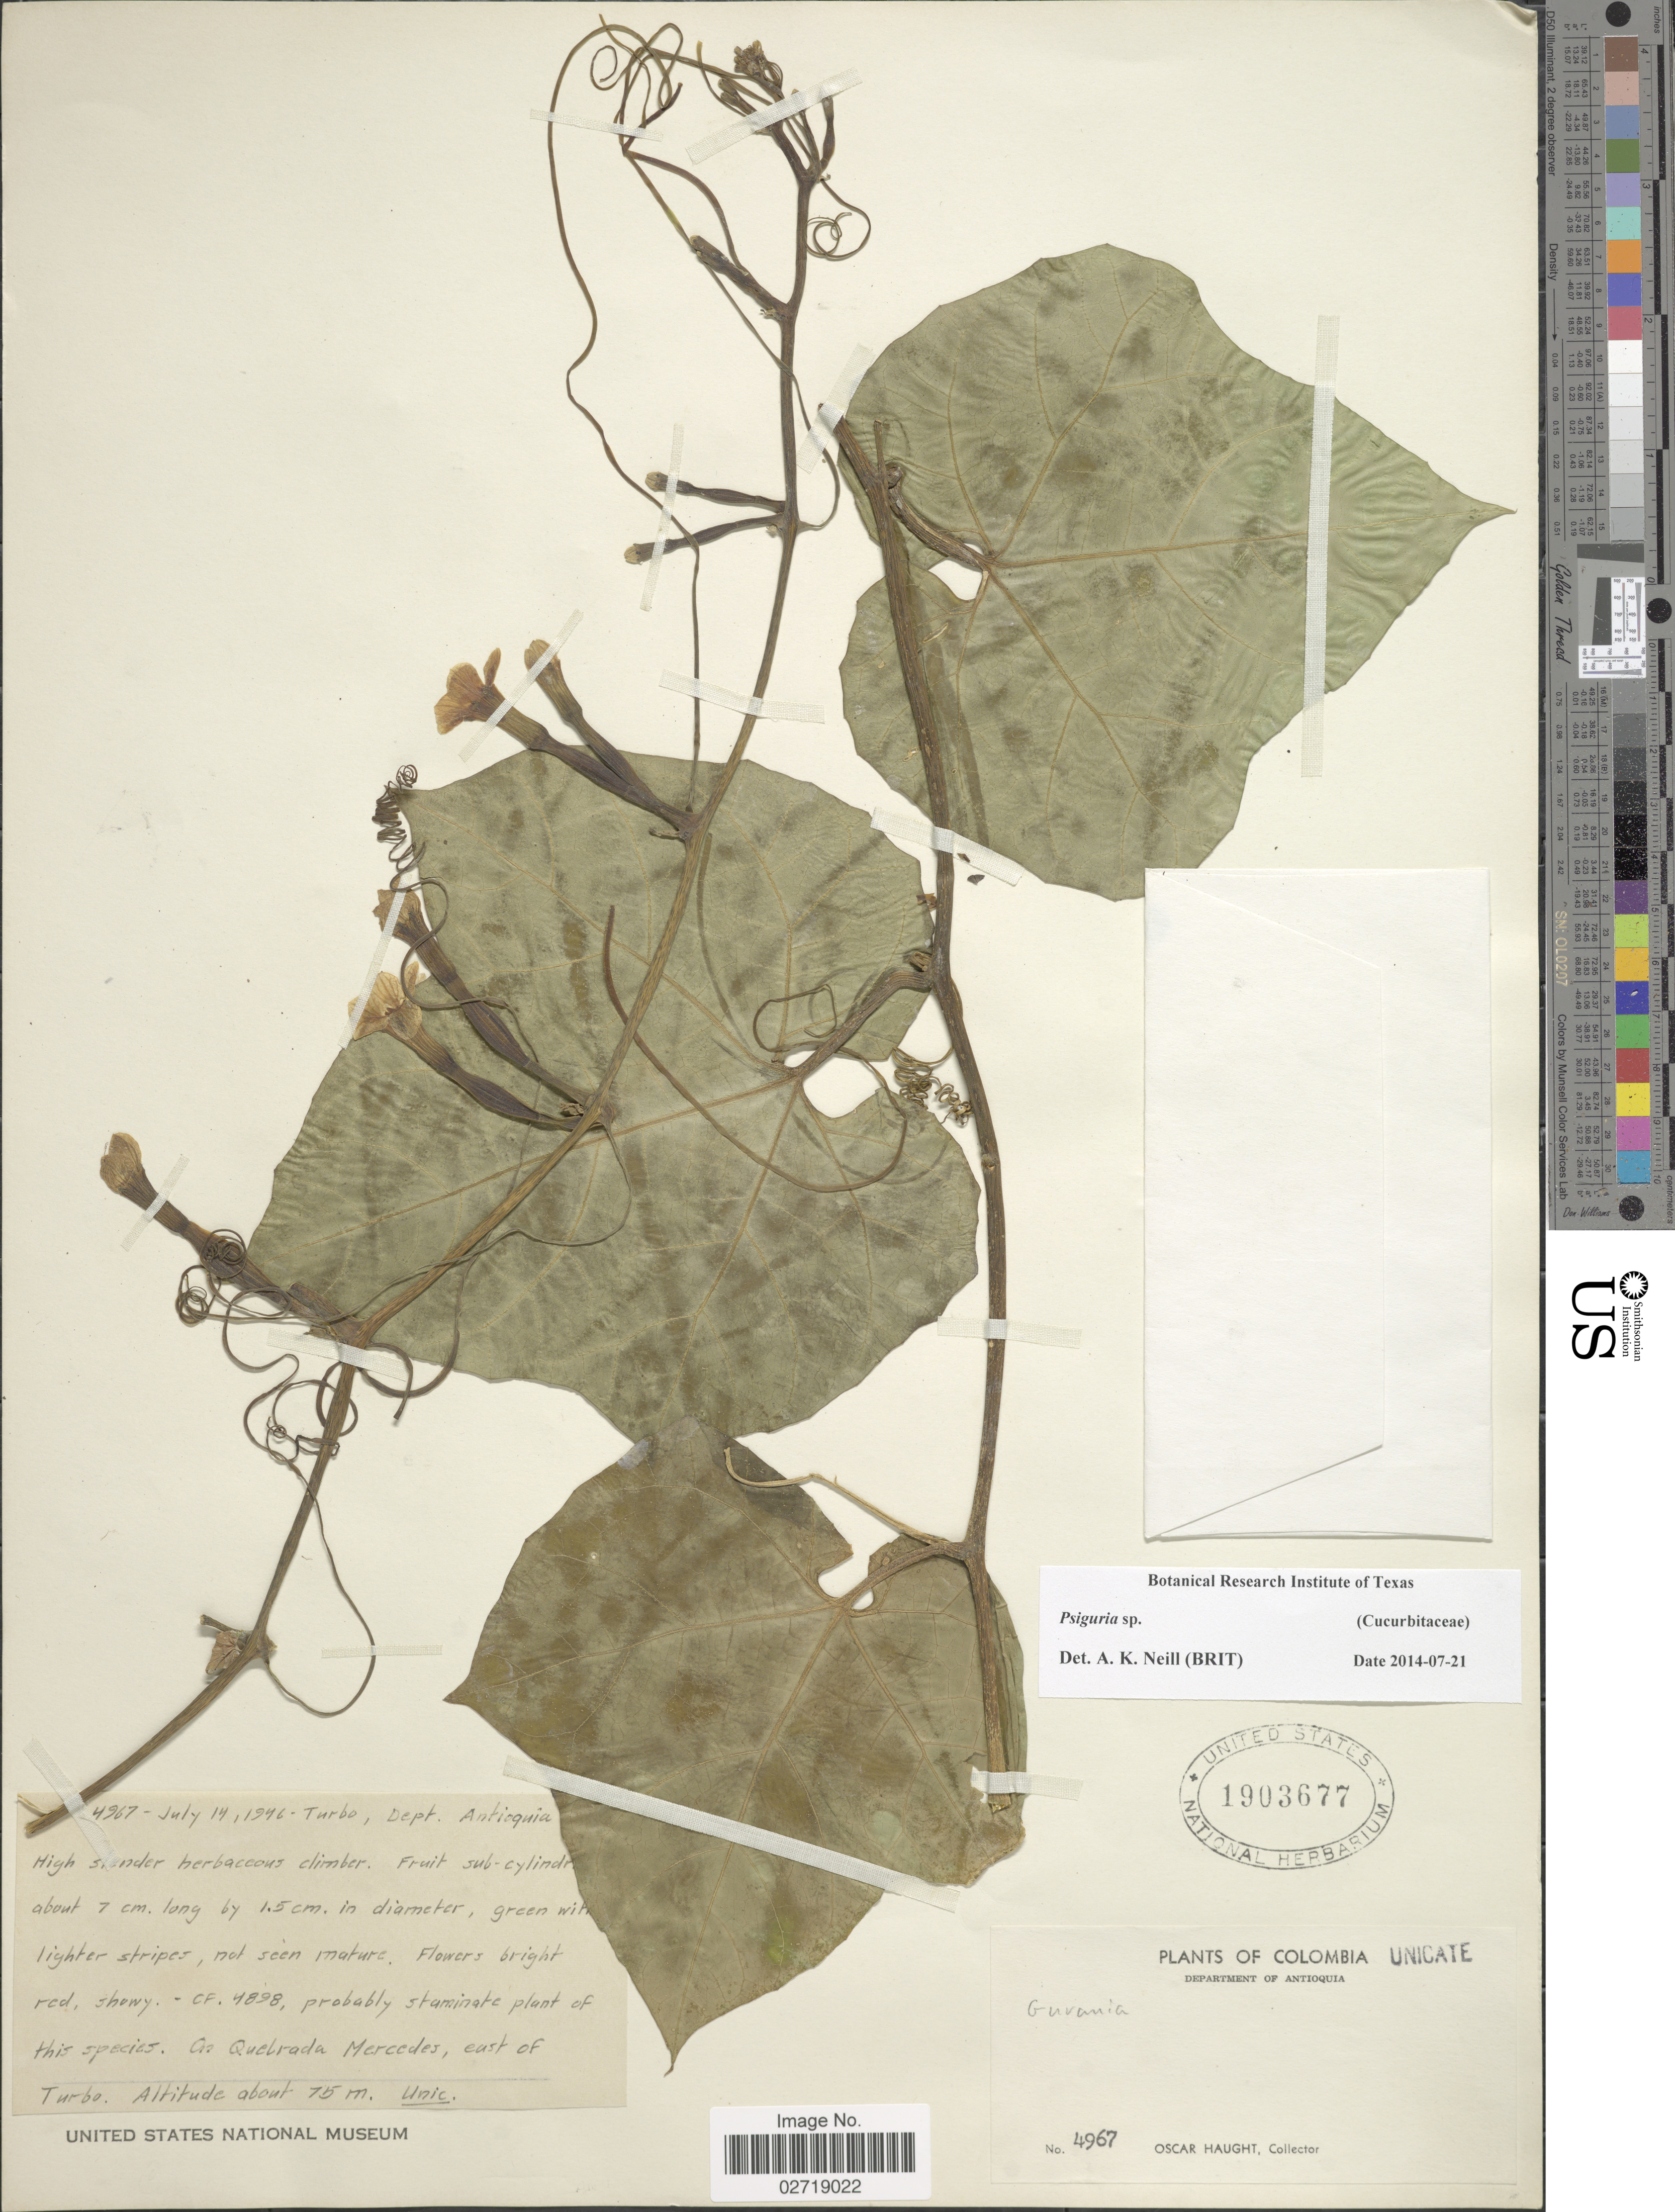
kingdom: Plantae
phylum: Tracheophyta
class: Magnoliopsida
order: Cucurbitales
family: Cucurbitaceae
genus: Psiguria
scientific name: Psiguria sp.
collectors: O. Haught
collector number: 4967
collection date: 1946-07-14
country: Colombia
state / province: Antioquia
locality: On Quebrada Mercedes, east of Turbo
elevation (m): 75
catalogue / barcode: US 1903677